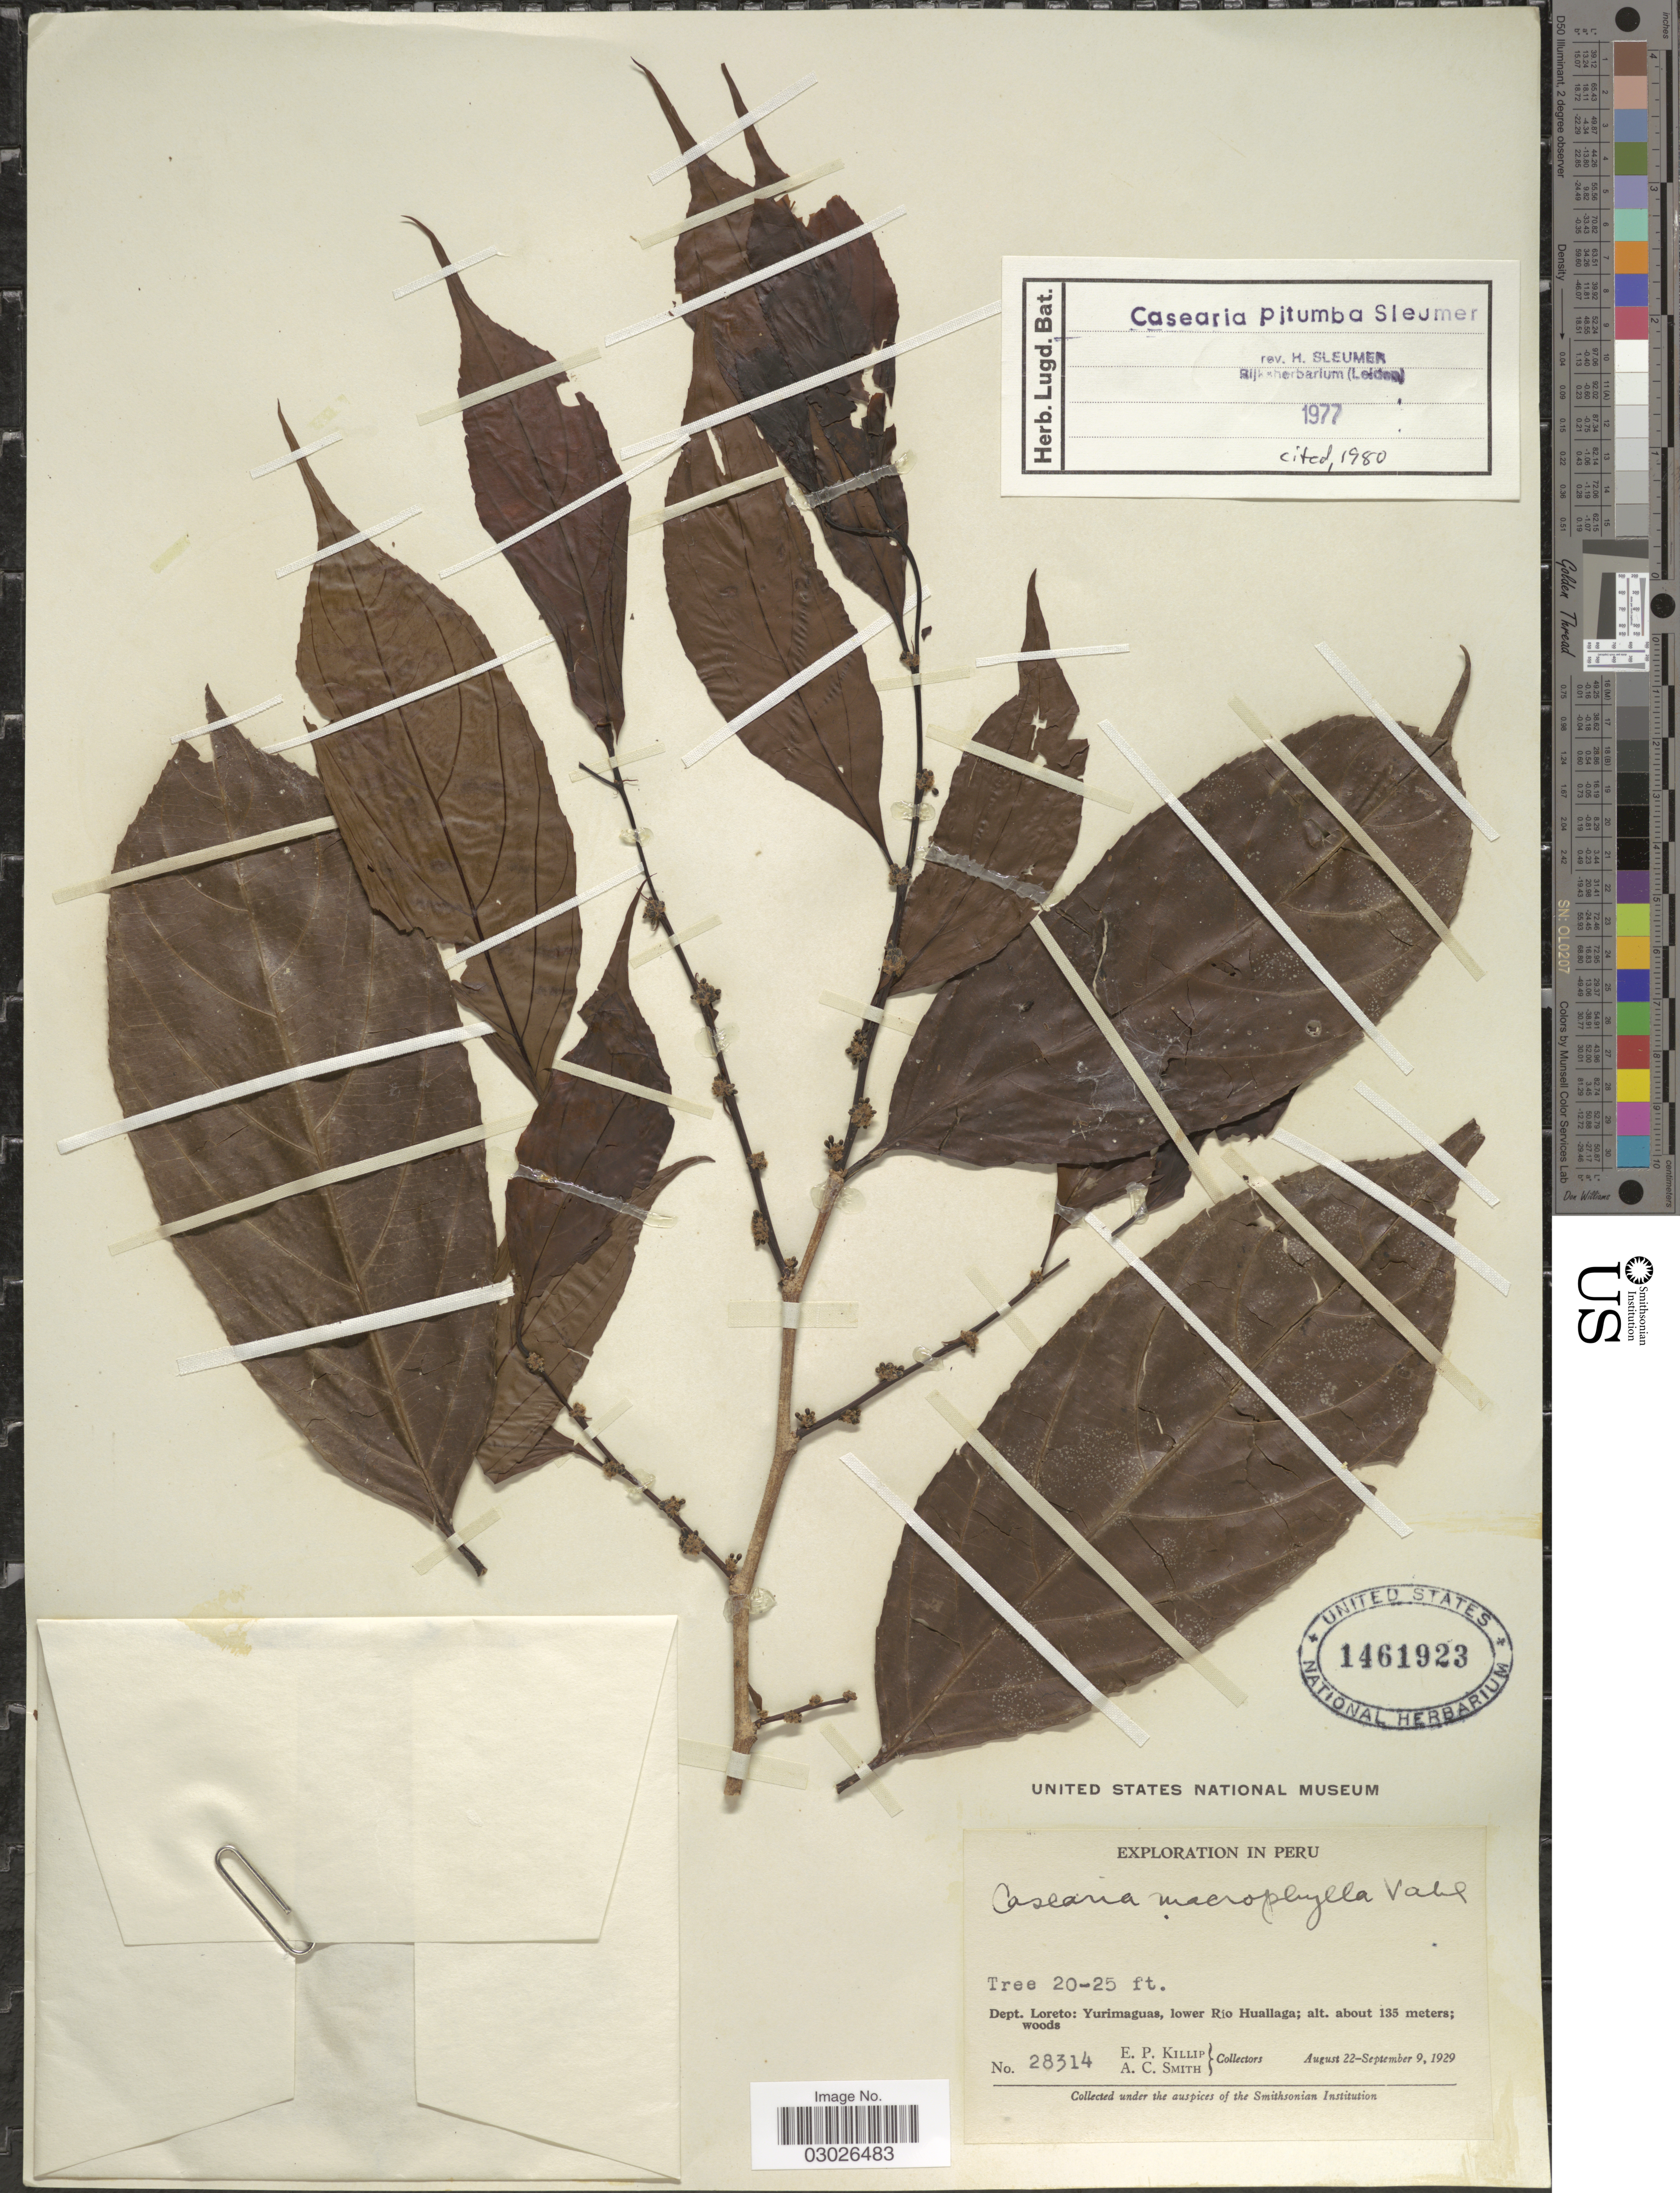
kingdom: Plantae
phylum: Tracheophyta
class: Magnoliopsida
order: Malpighiales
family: Salicaceae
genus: Casearia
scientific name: Casearia pitumba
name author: Sleumer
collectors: E. P. Killip & A. C. Smith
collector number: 28314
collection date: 1929-08-22/1929-09-09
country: Peru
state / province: Loreto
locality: Dept. Loreto: Yurimaguas, lower Río Huallaga.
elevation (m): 135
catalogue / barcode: US 1461923